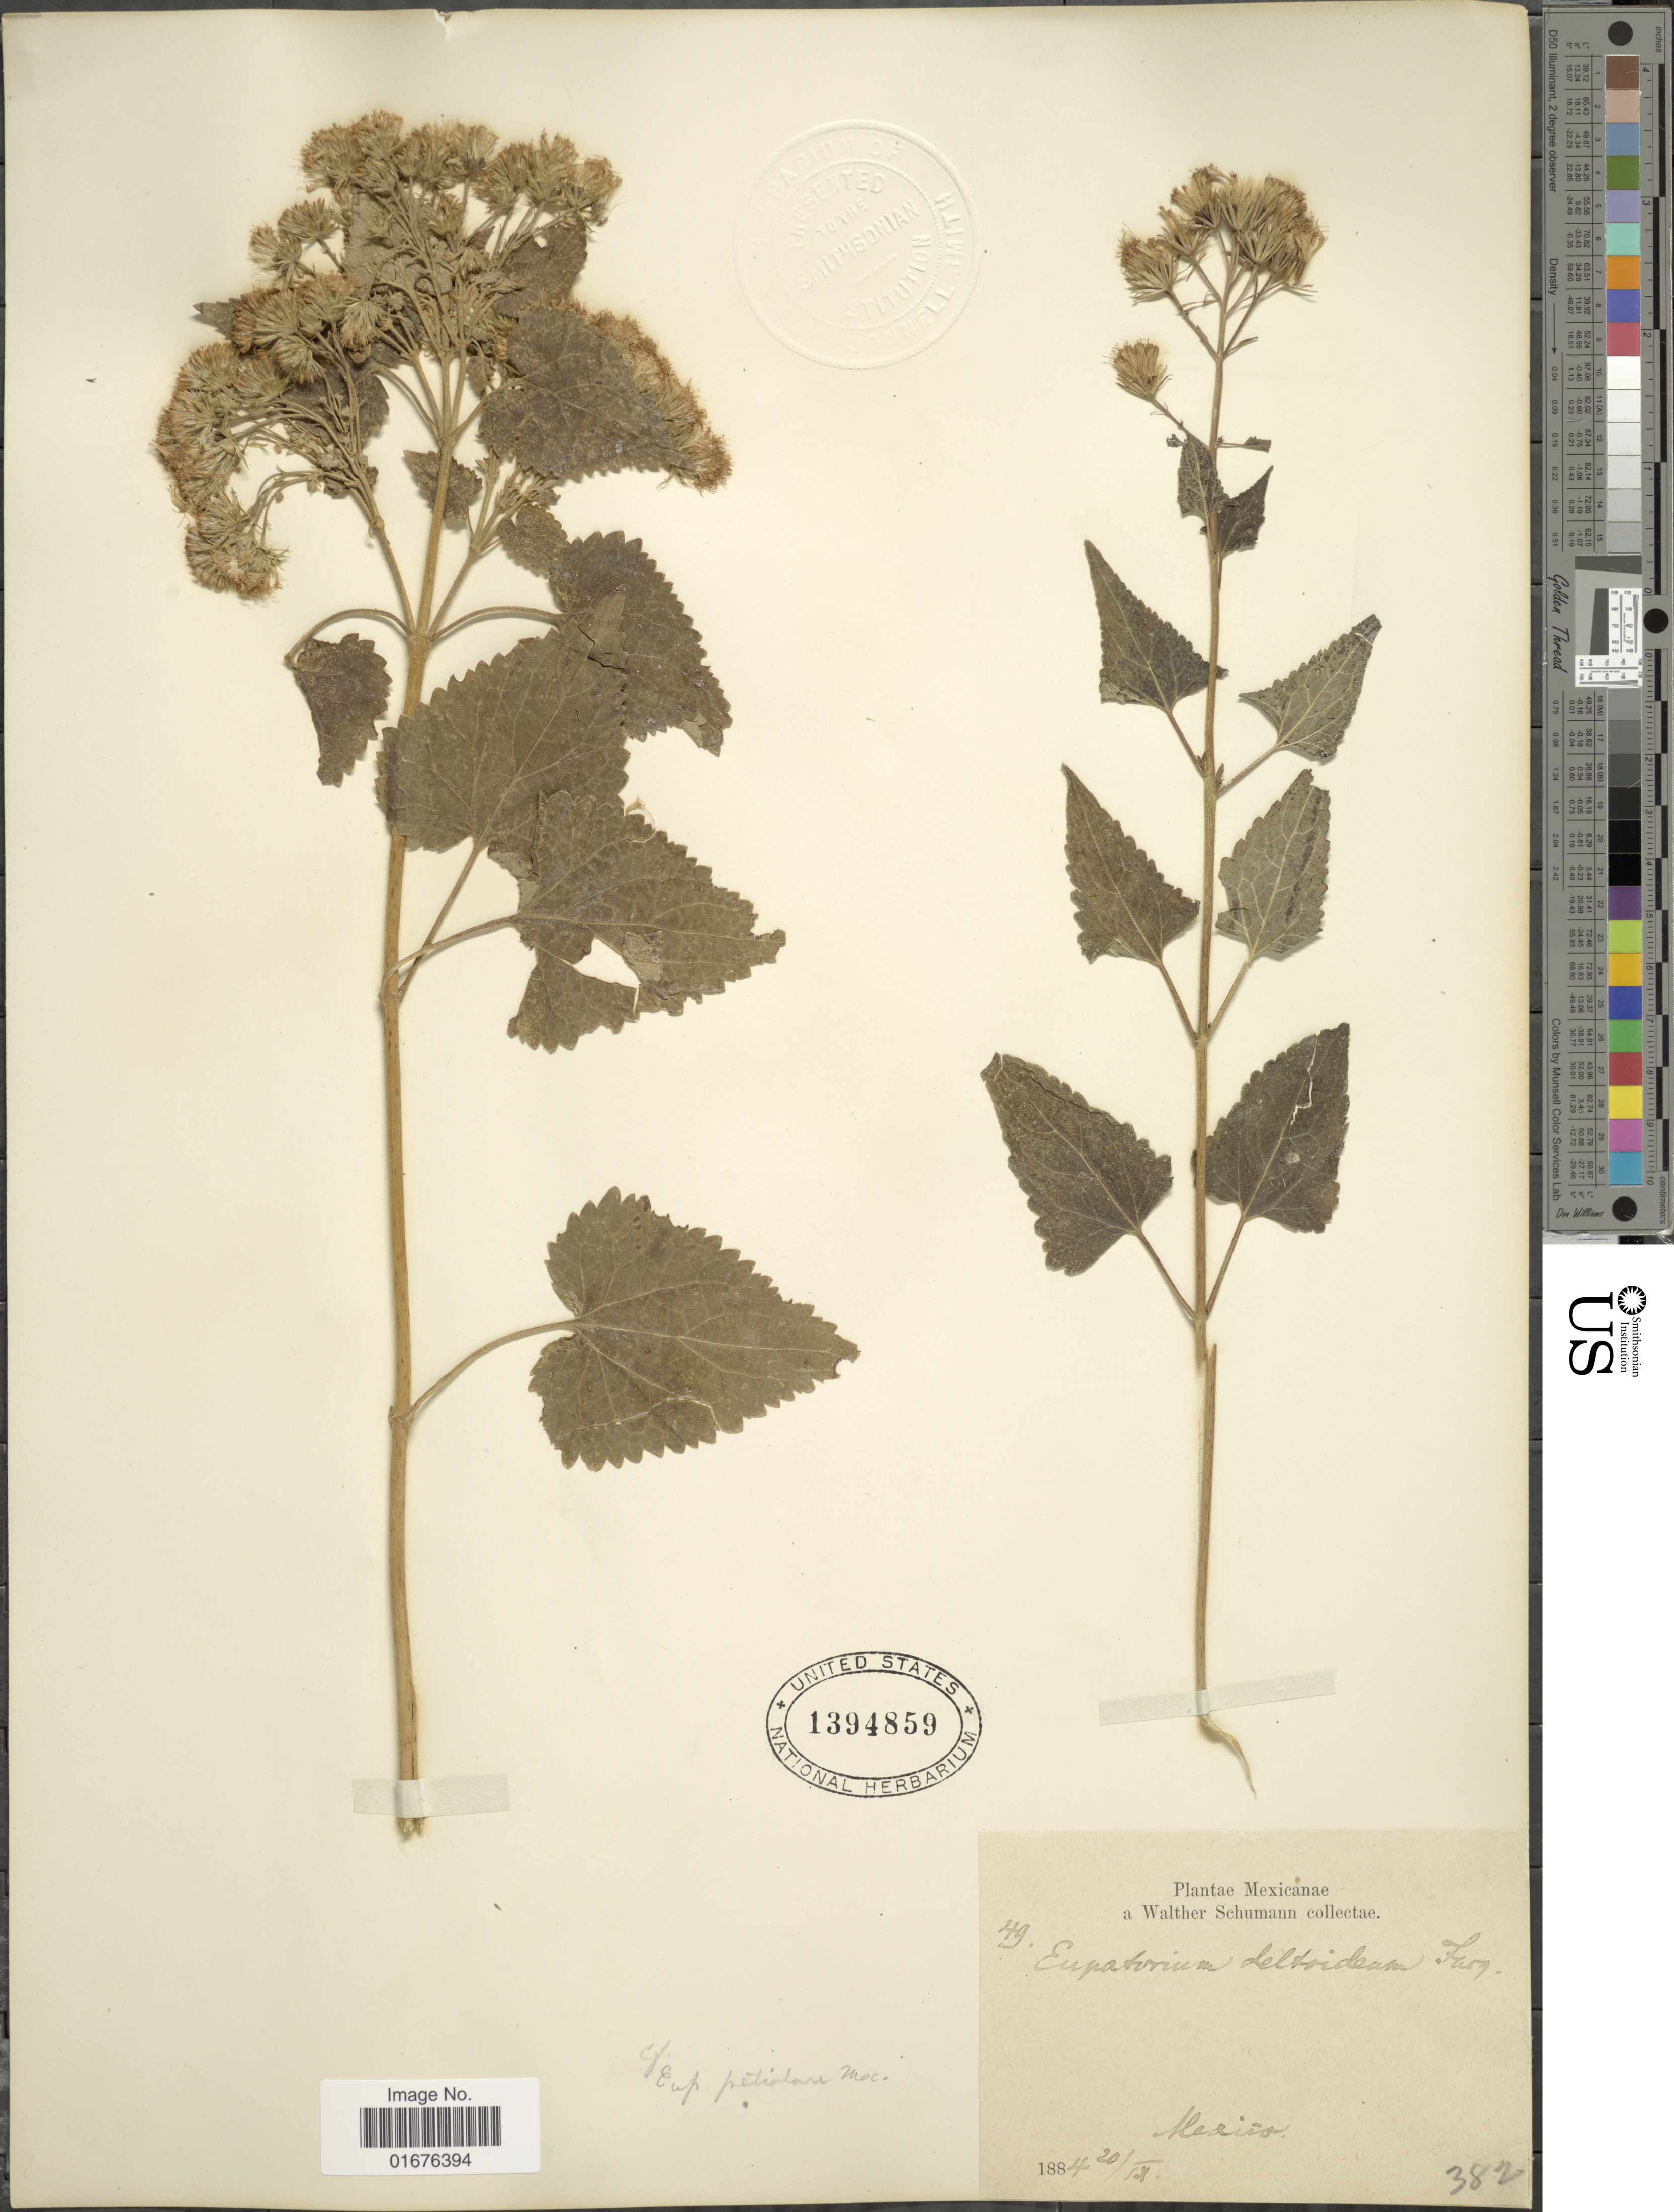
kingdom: Plantae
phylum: Tracheophyta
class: Magnoliopsida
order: Asterales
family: Asteraceae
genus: Ageratina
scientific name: Ageratina petiolaris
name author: (Moc. & Sessé ex DC.) R.M. King & H. Rob.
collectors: W. Schumann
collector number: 49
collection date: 1884-09-20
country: Mexico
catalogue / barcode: US 1394859